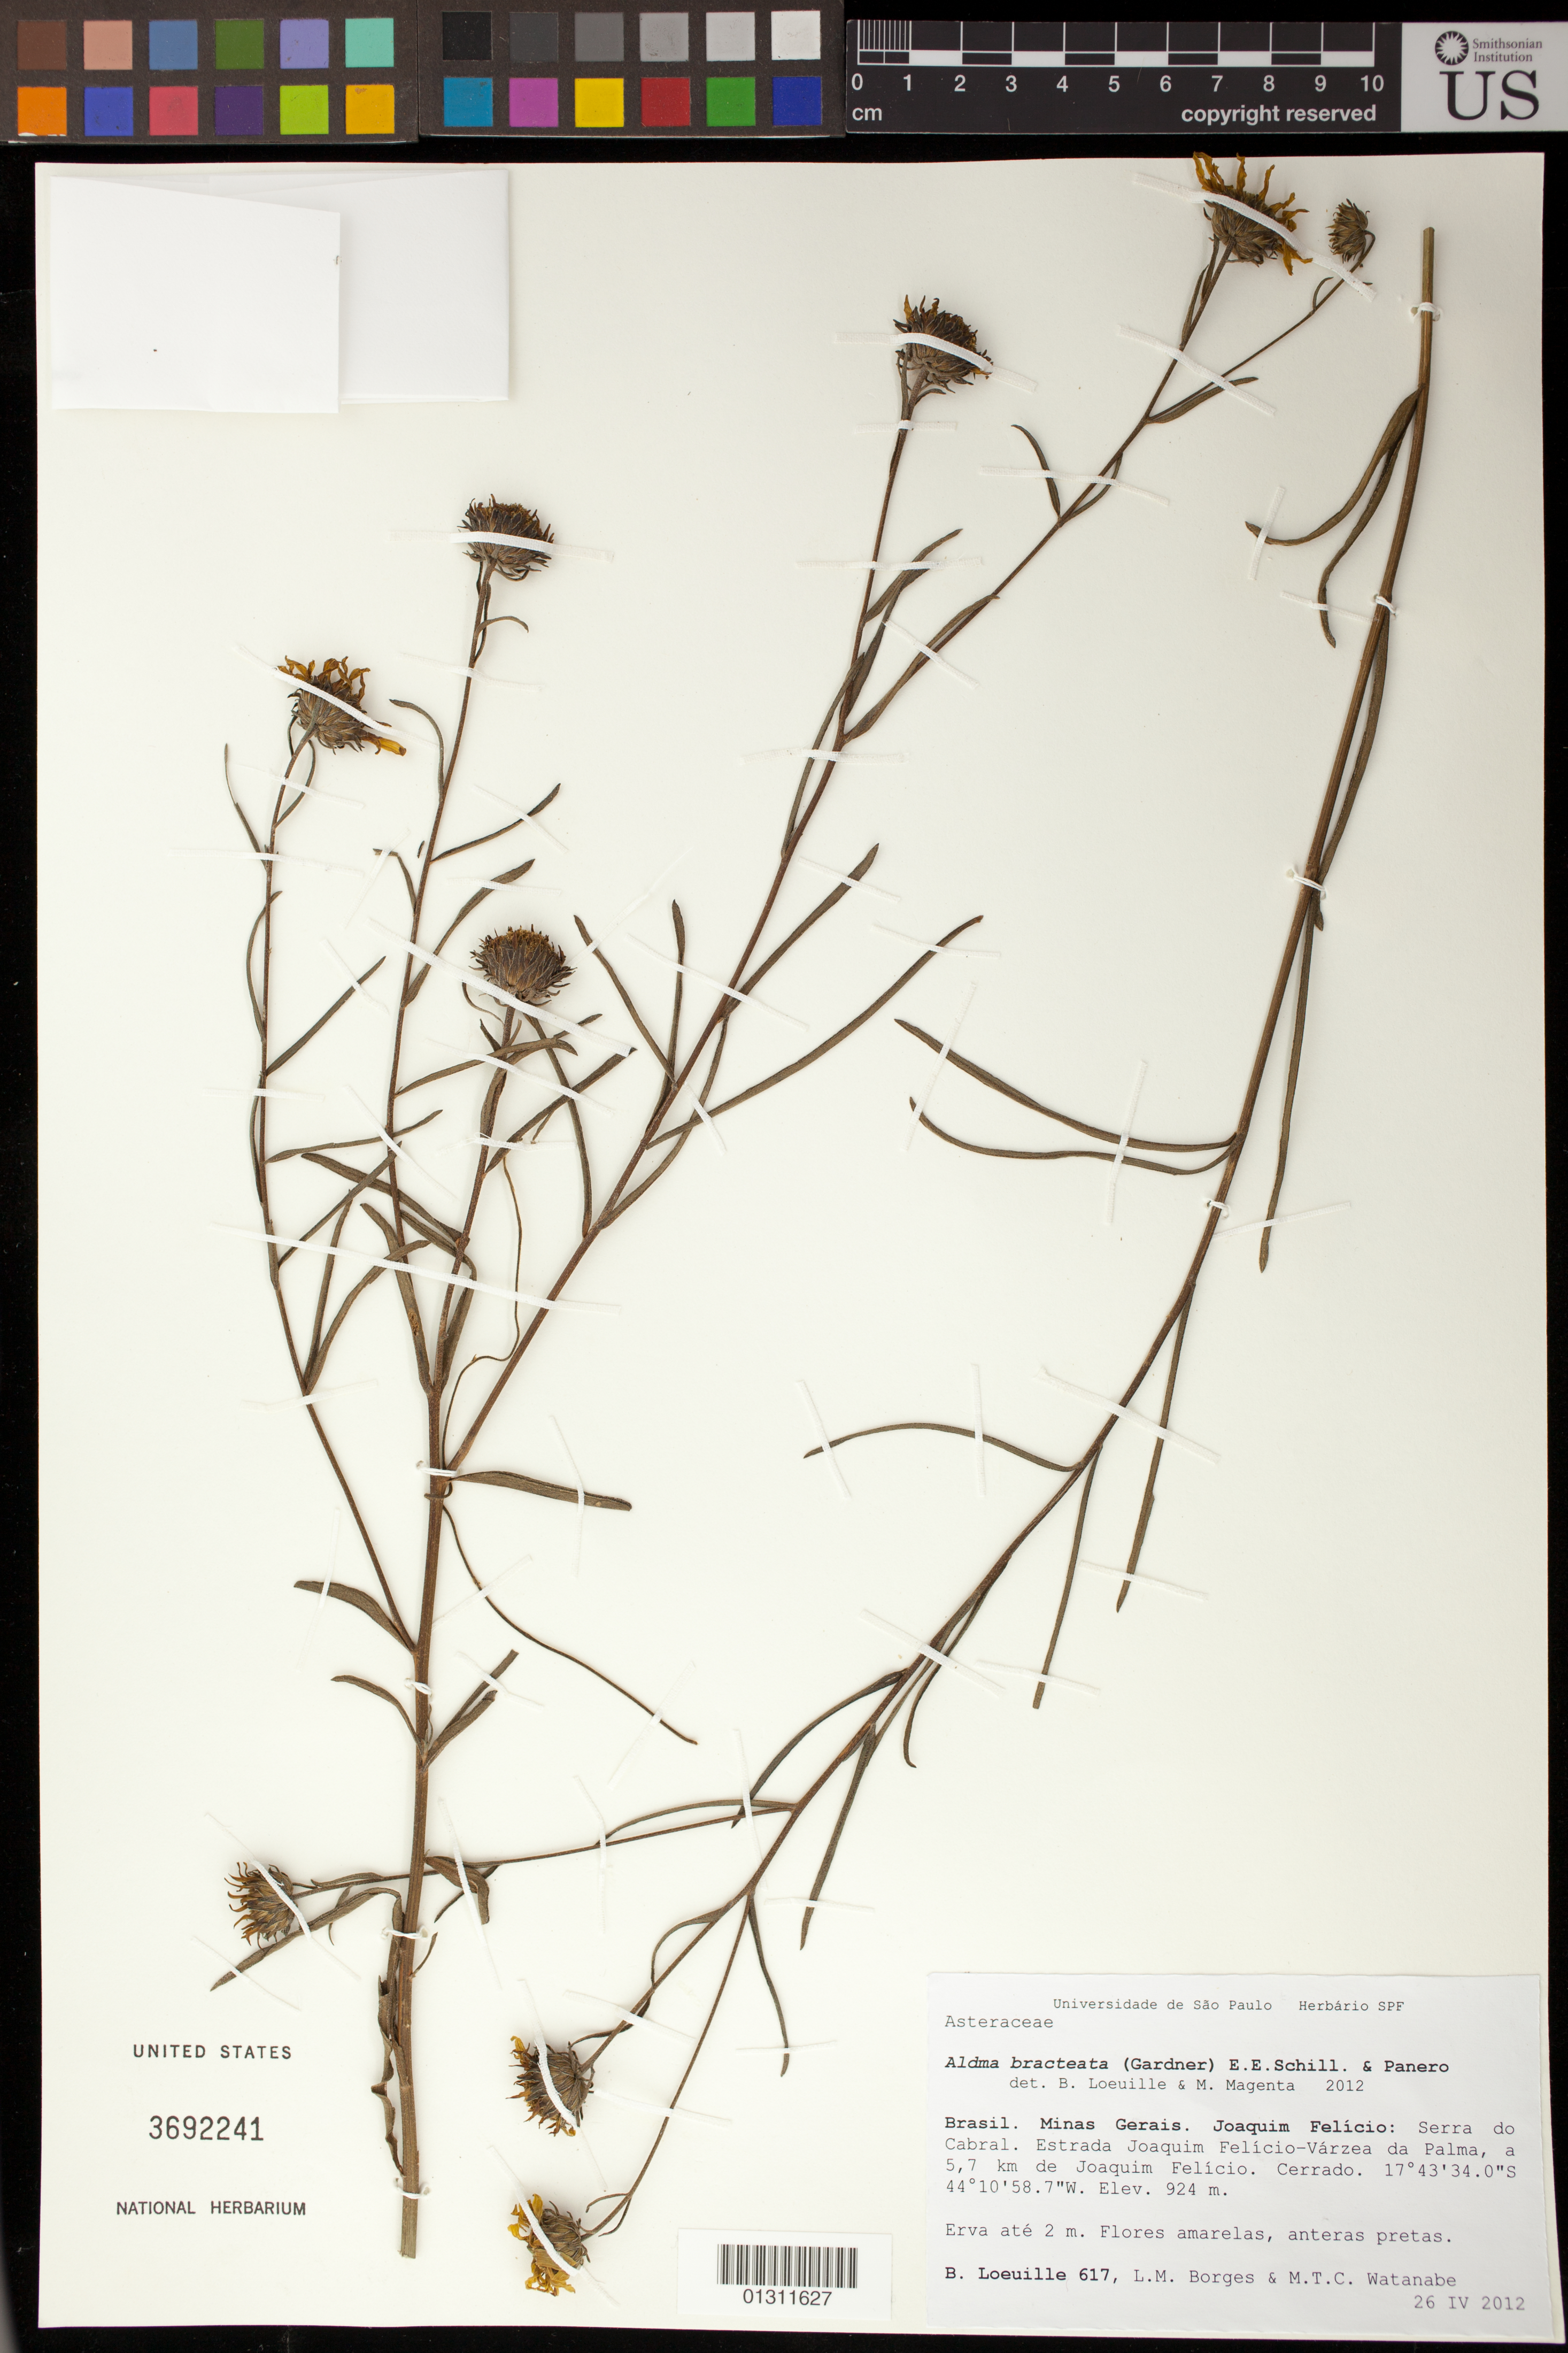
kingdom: Plantae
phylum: Tracheophyta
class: Magnoliopsida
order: Asterales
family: Asteraceae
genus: Aldama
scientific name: Aldama bracteata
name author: (Gardner) E.E. Schill. & Panero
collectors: B. Loeuille, L. M. Borges & M. T. C. Watanabe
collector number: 617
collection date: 2012-04-26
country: Brazil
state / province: Minas Gerais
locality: Joaquim Felicio: Serra do Cabral. Estrada Joaquim Felicio- Varzea da Palma, a 5.7 km de Joaquim Felicio. Cerrado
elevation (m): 924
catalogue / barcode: US 3692241